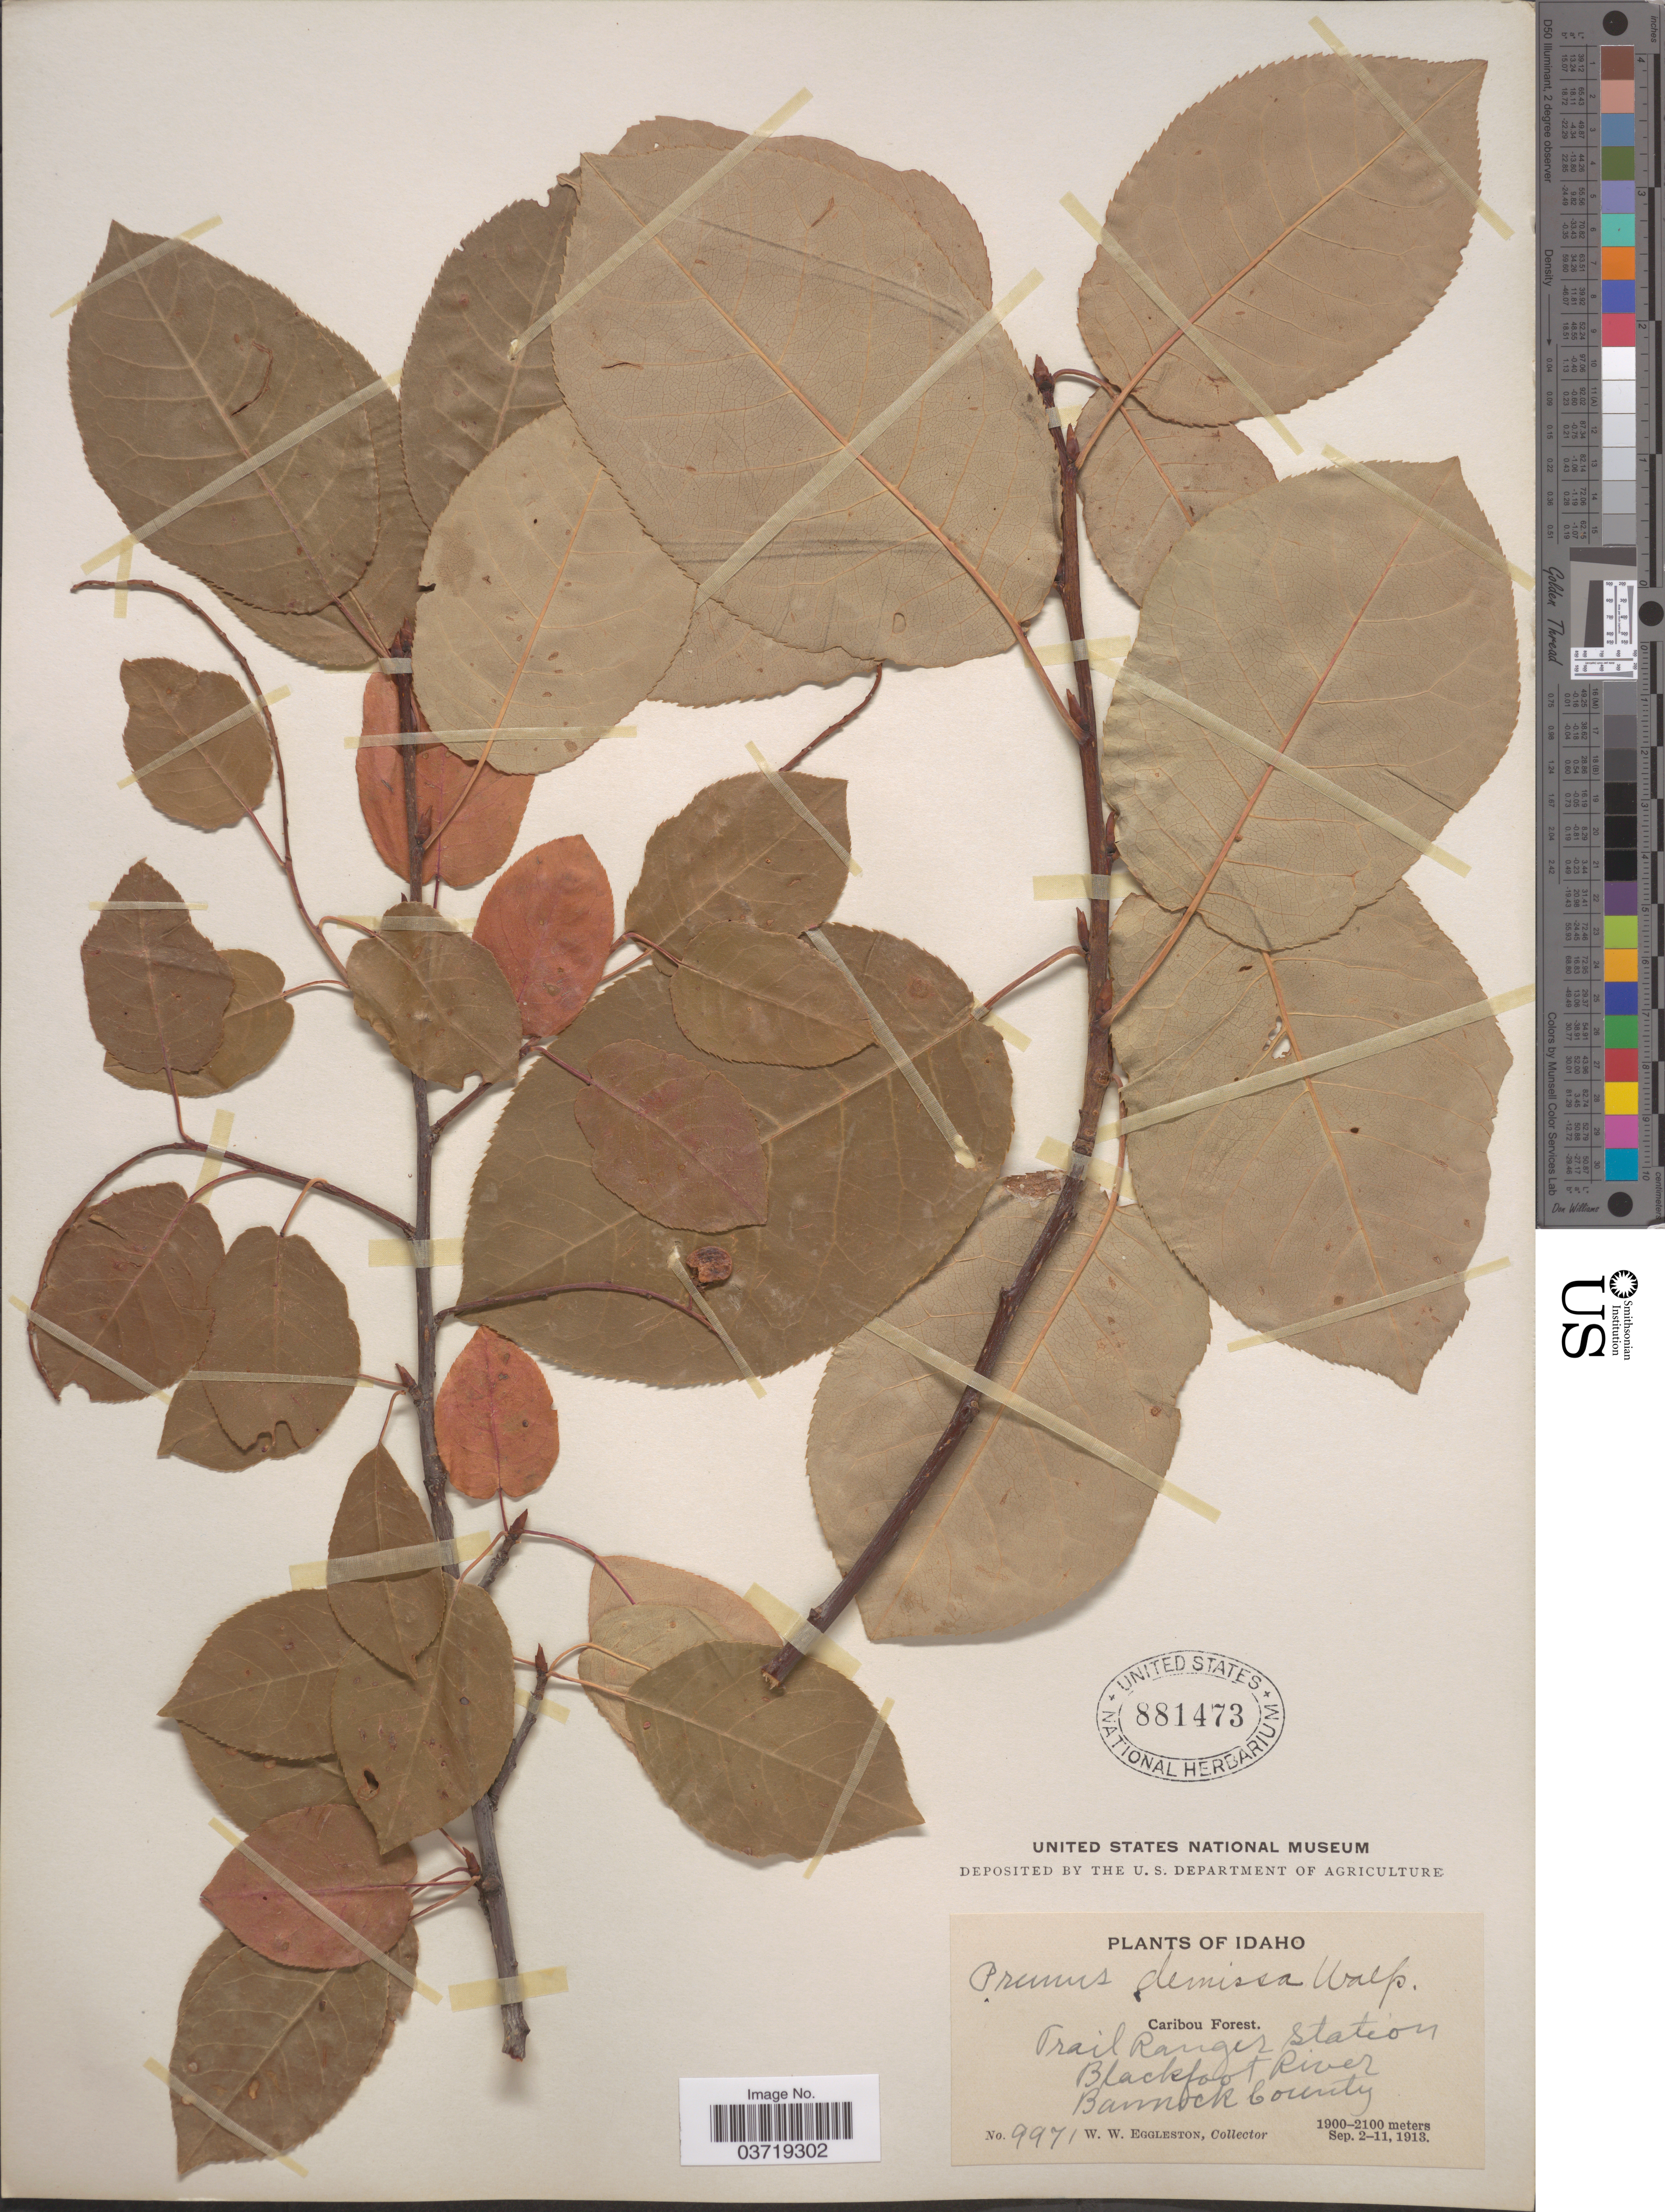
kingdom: Plantae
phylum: Tracheophyta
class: Magnoliopsida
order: Rosales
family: Rosaceae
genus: Prunus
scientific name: Prunus virginiana var. demissa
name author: (Nutt.) Torr.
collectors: W. W. Eggleston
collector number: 9971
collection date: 1913-09-02/1913-09-11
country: United States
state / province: Idaho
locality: Caribou Forest. Trail Ranger Station. Blackfoot River. Bannock County.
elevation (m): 1900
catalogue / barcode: US 881473